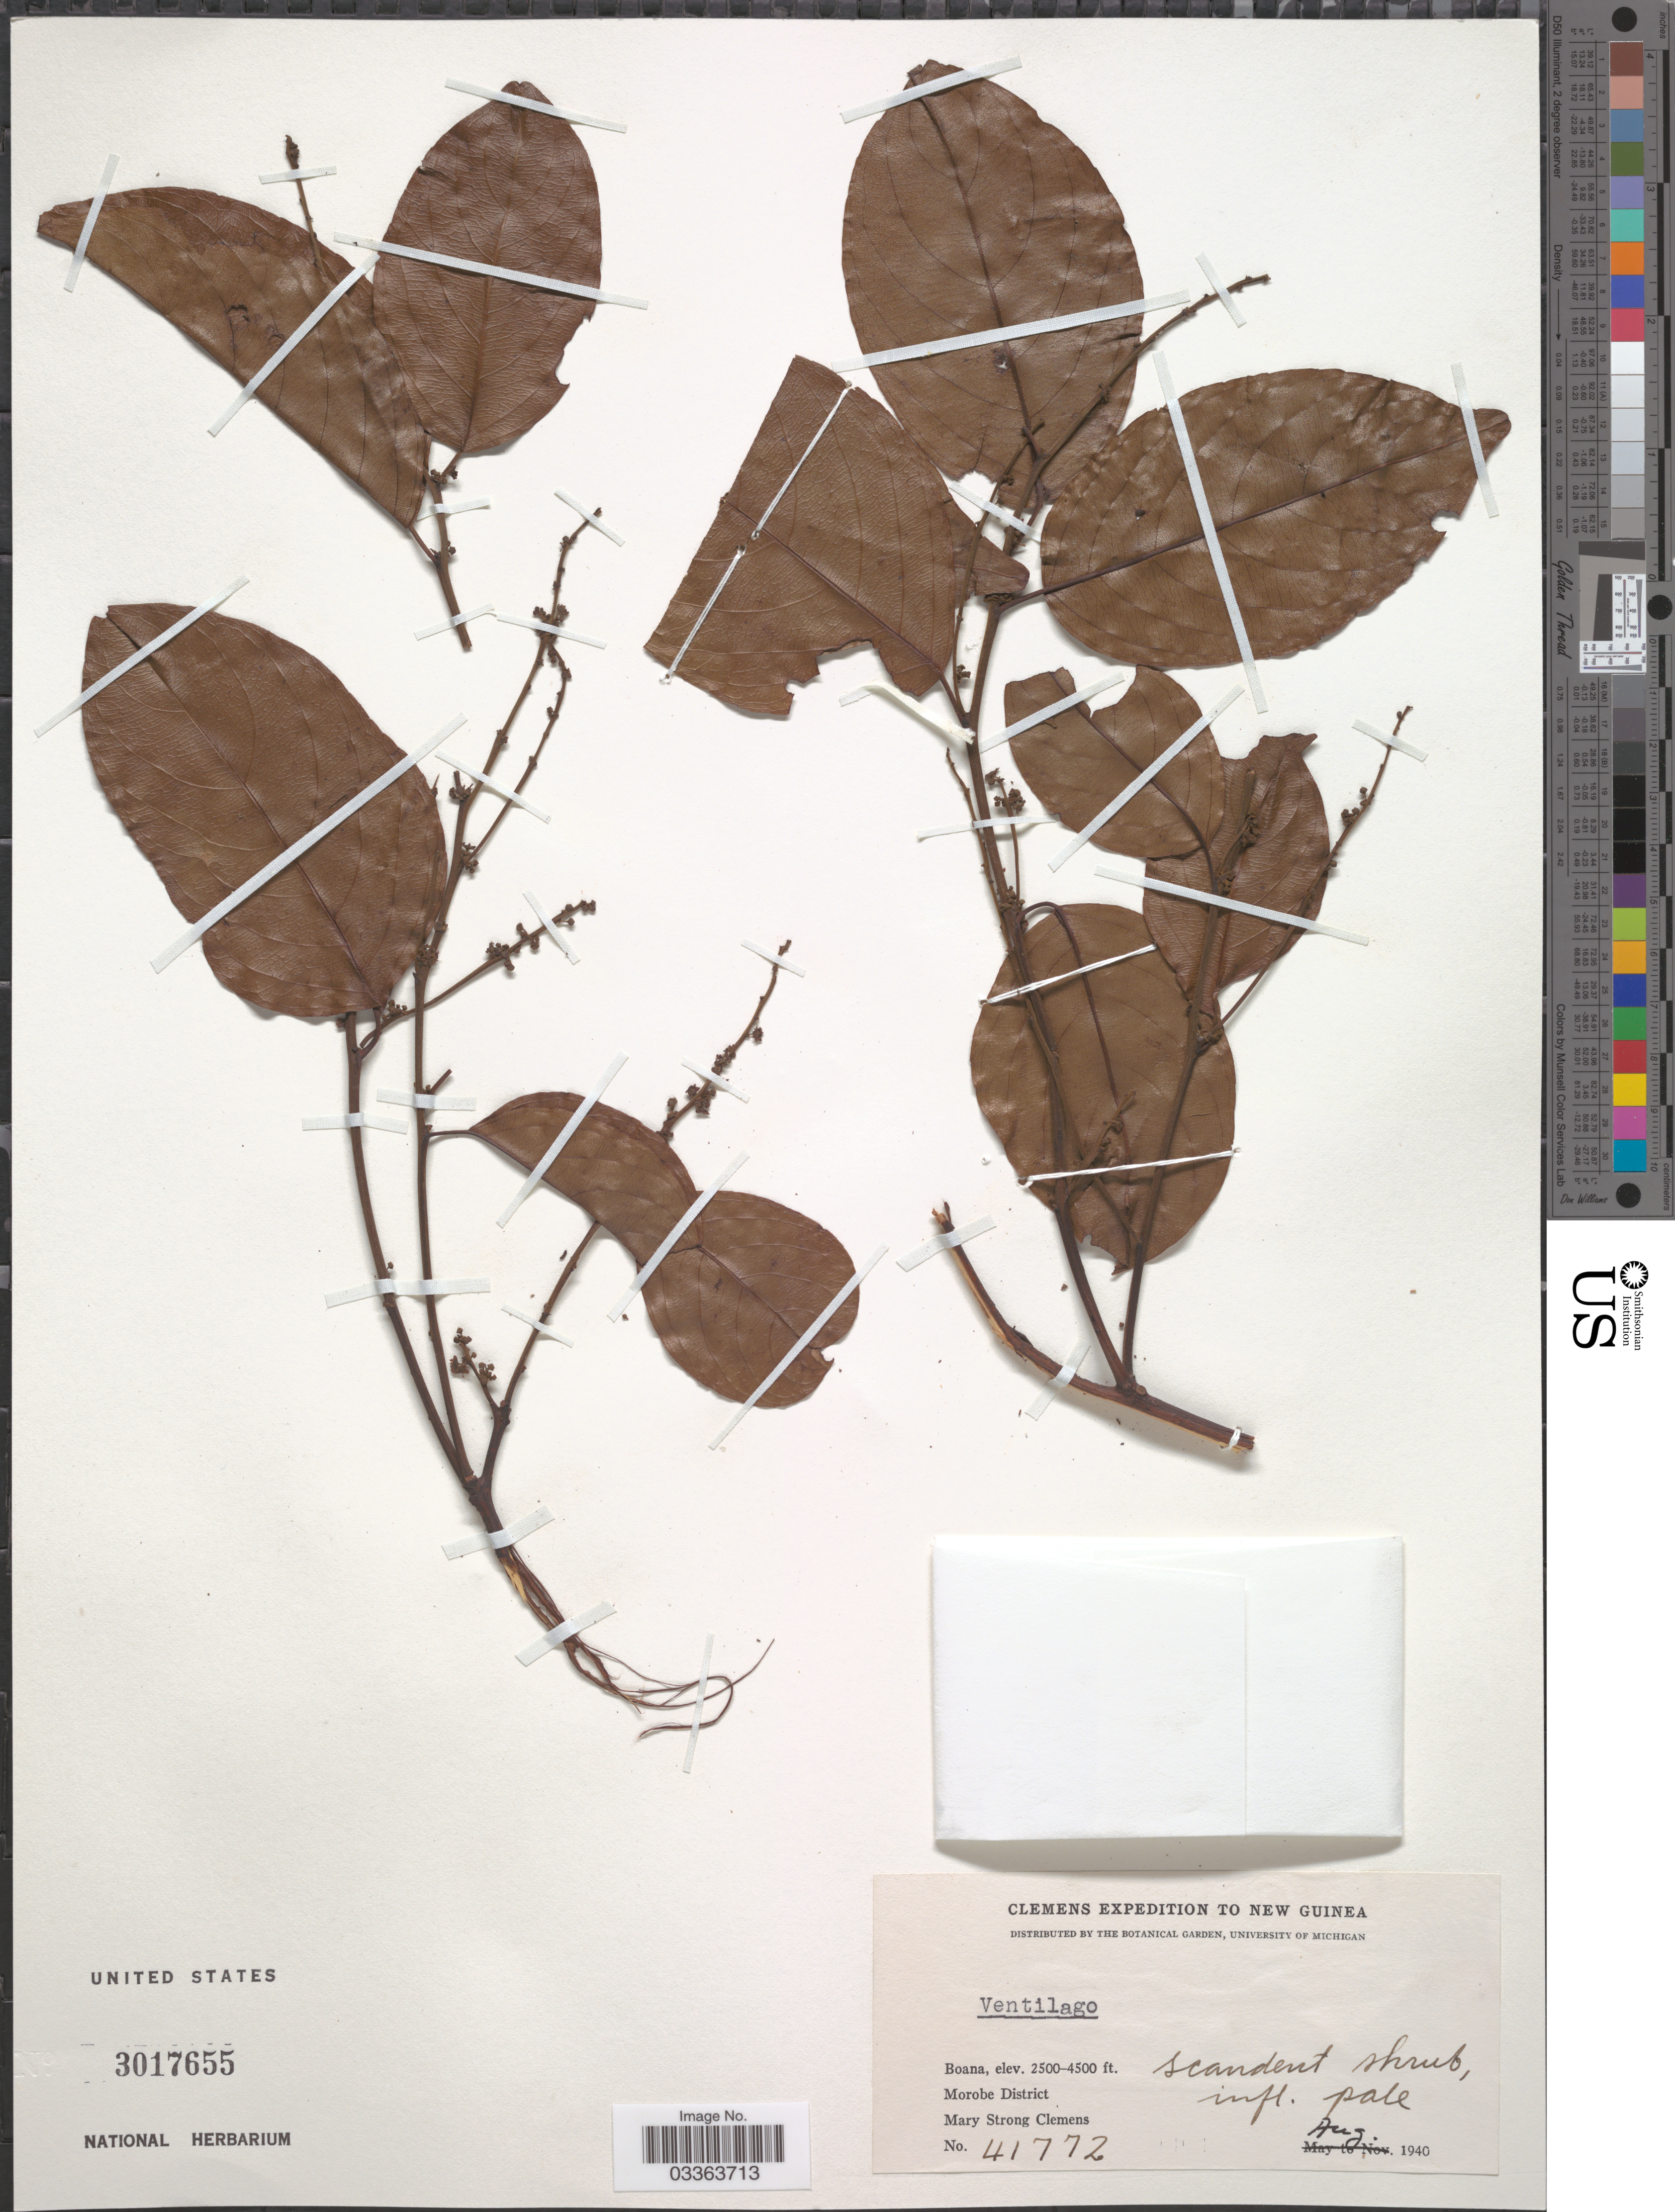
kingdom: Plantae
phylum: Tracheophyta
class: Magnoliopsida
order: Rosales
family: Rhamnaceae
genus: Ventilago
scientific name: Ventilago sp.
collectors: M. S. Clemens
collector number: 41772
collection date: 1940-08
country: Papua New Guinea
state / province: Morobe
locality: New Guinea. Boana. Morobe District.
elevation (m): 762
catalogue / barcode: US 3017655